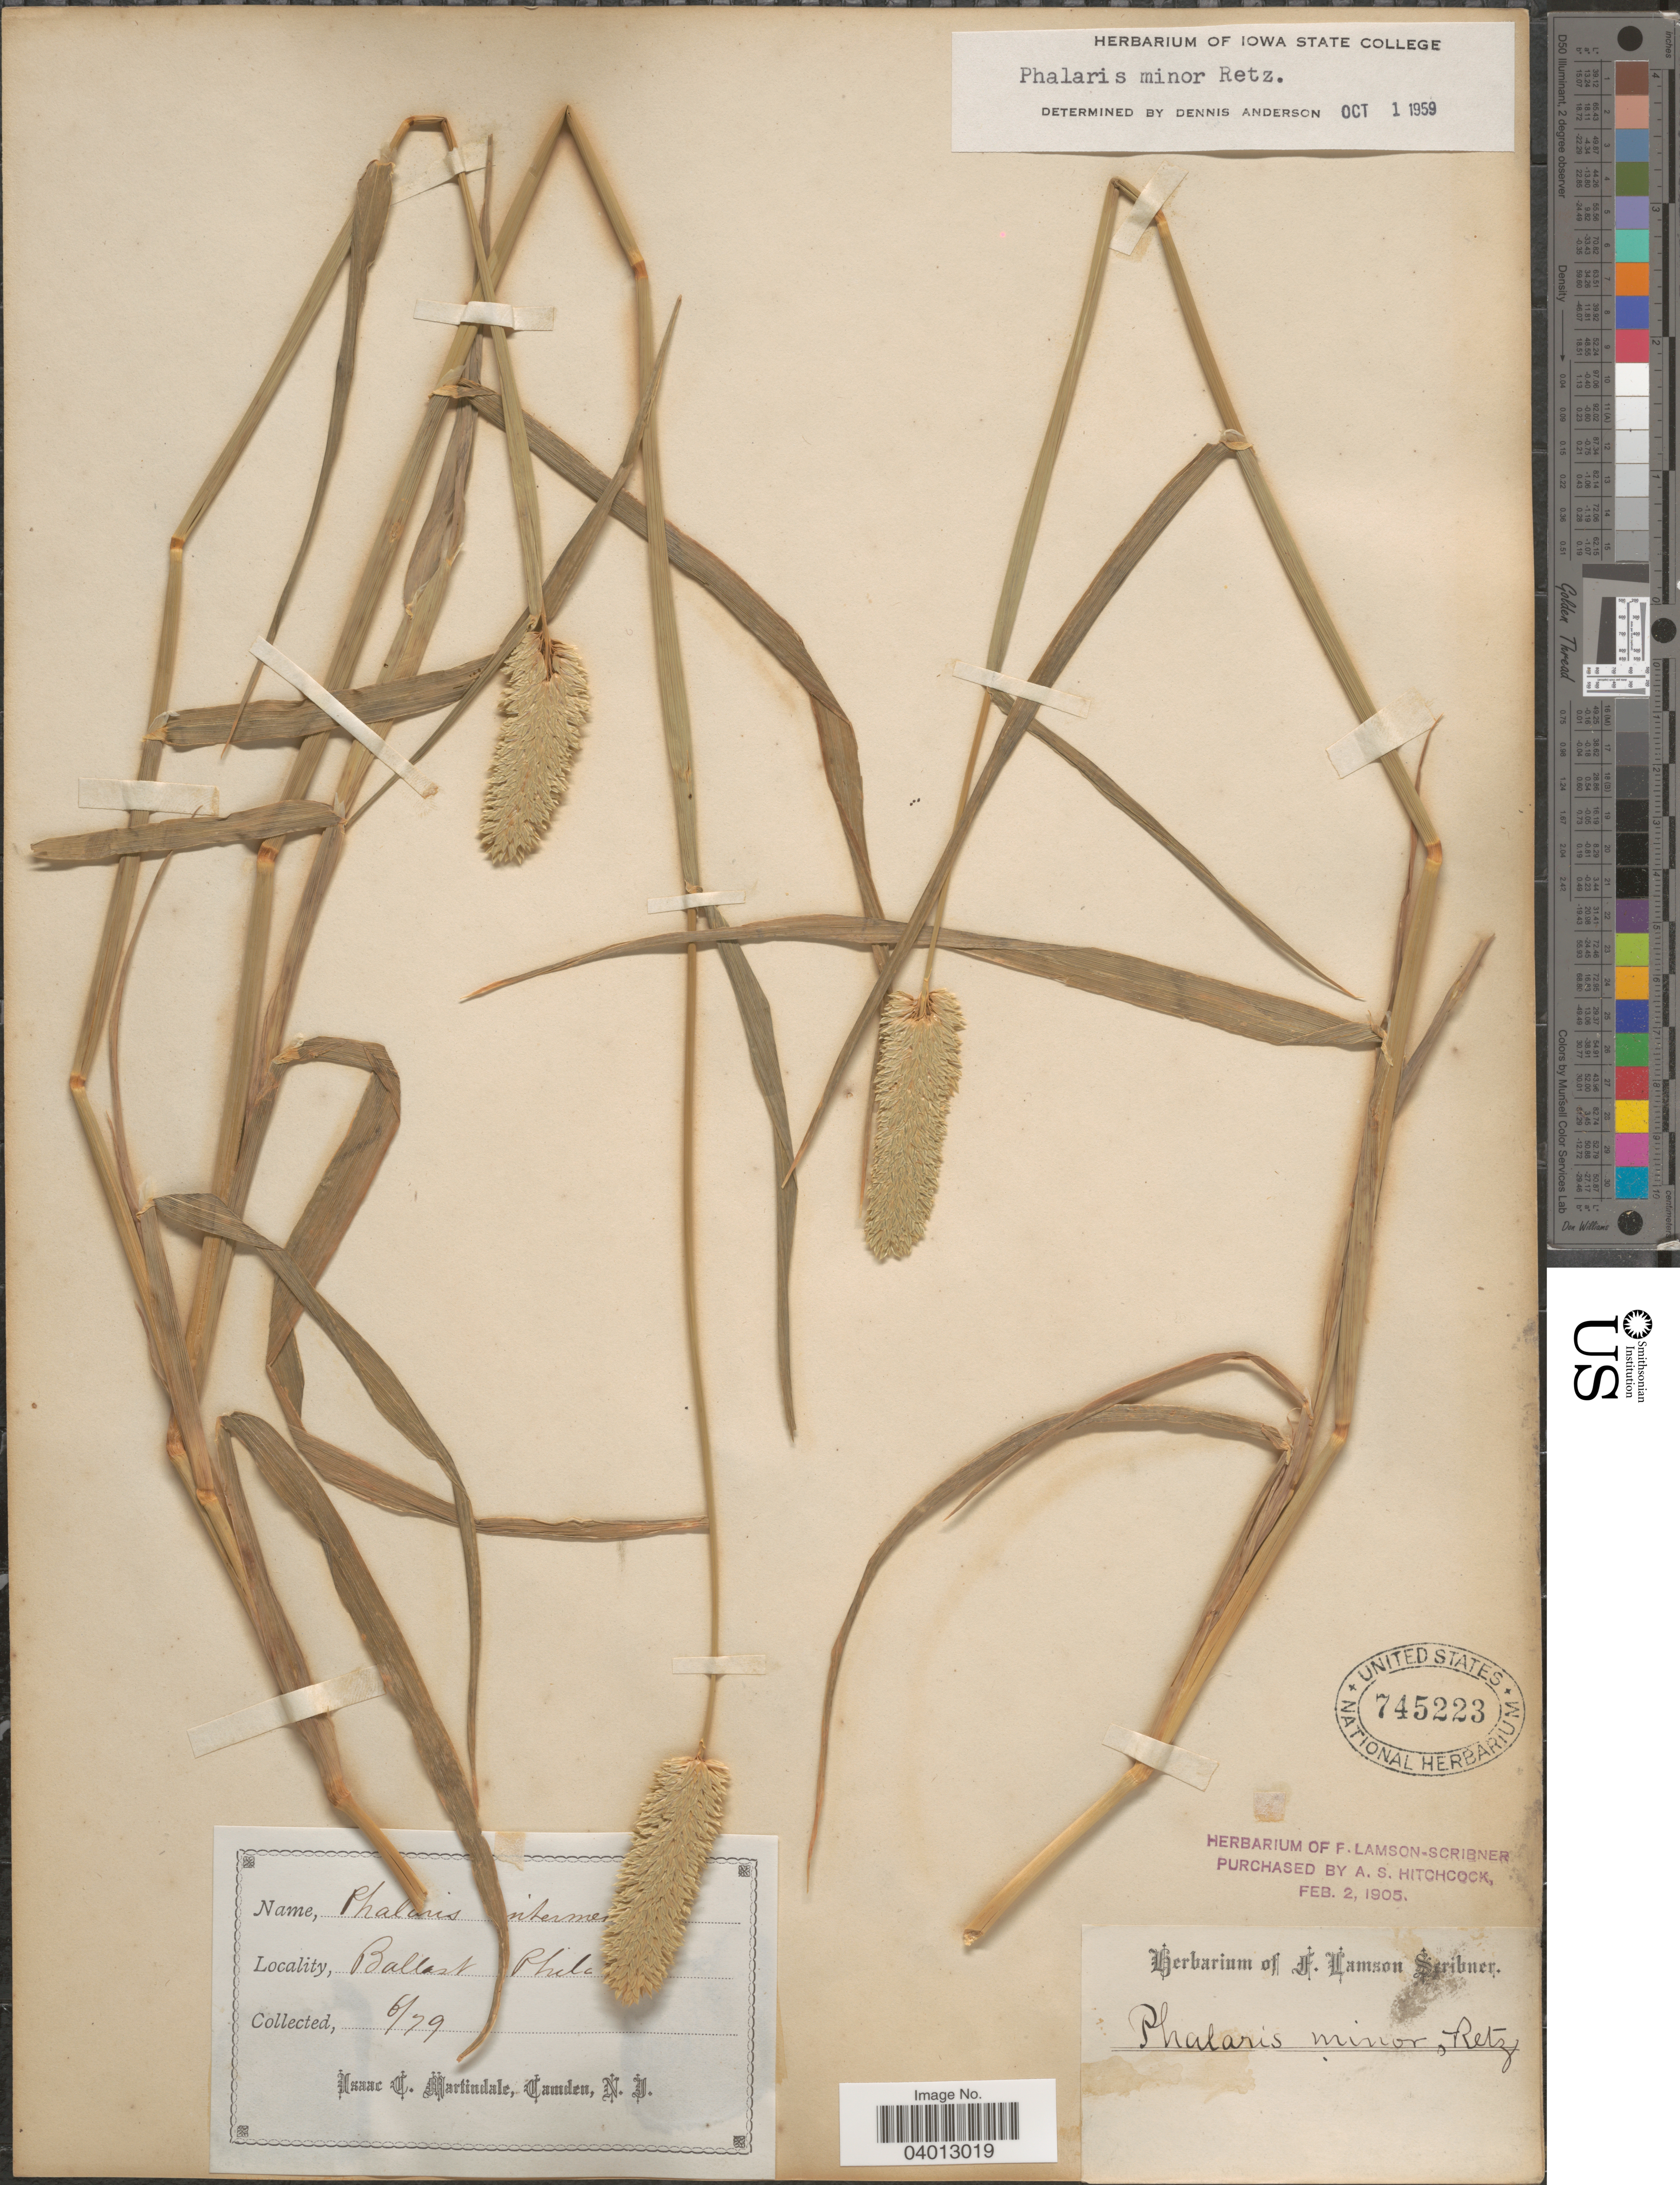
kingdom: Plantae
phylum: Tracheophyta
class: Liliopsida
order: Poales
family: Poaceae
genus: Phalaris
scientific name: Phalaris minor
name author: Retz.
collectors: I. C. Martindale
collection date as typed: Transcribed d/m/y: /6/79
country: United States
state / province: Pennsylvania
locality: Ballast. Phila.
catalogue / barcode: US 745223